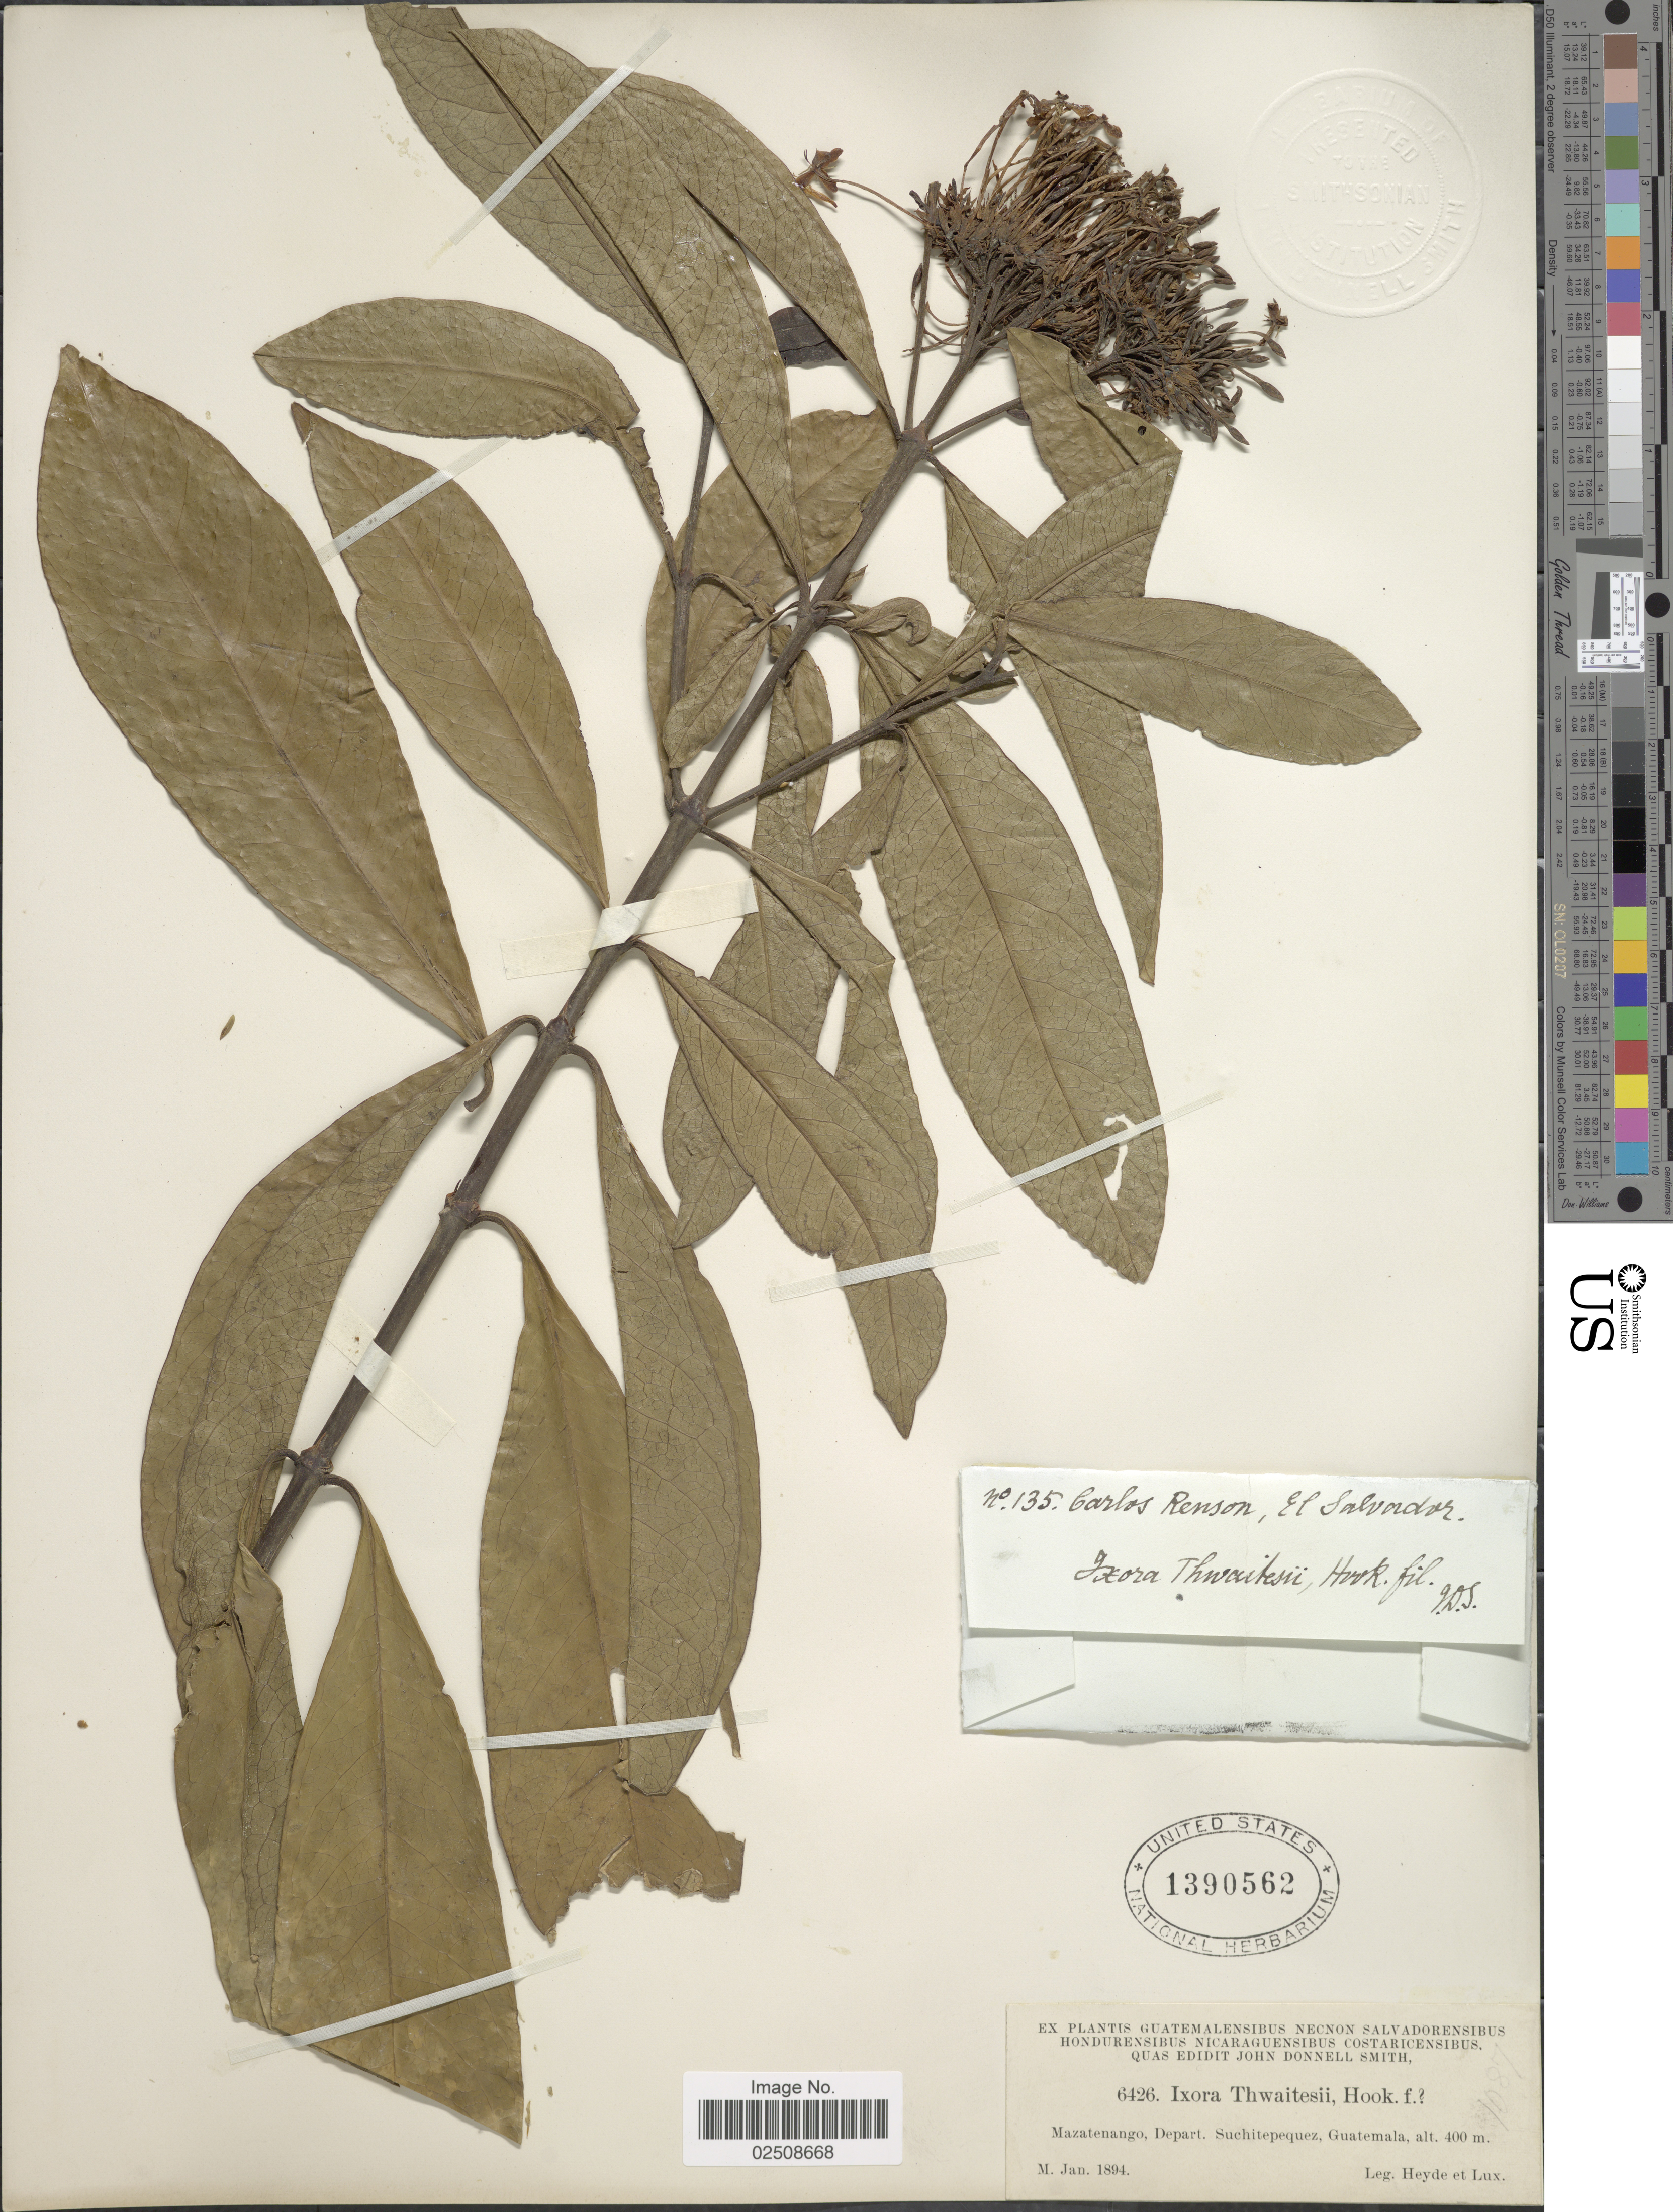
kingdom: Plantae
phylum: Tracheophyta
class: Magnoliopsida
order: Gentianales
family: Rubiaceae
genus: Ixora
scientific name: Ixora finlaysoniana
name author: Wall. ex G. Don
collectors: Heyde & Lux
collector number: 6426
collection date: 1894-01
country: Guatemala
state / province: Suchitepéquez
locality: Mazatenango, Depart. Suchitepequez, Guatemala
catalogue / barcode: US 1390562